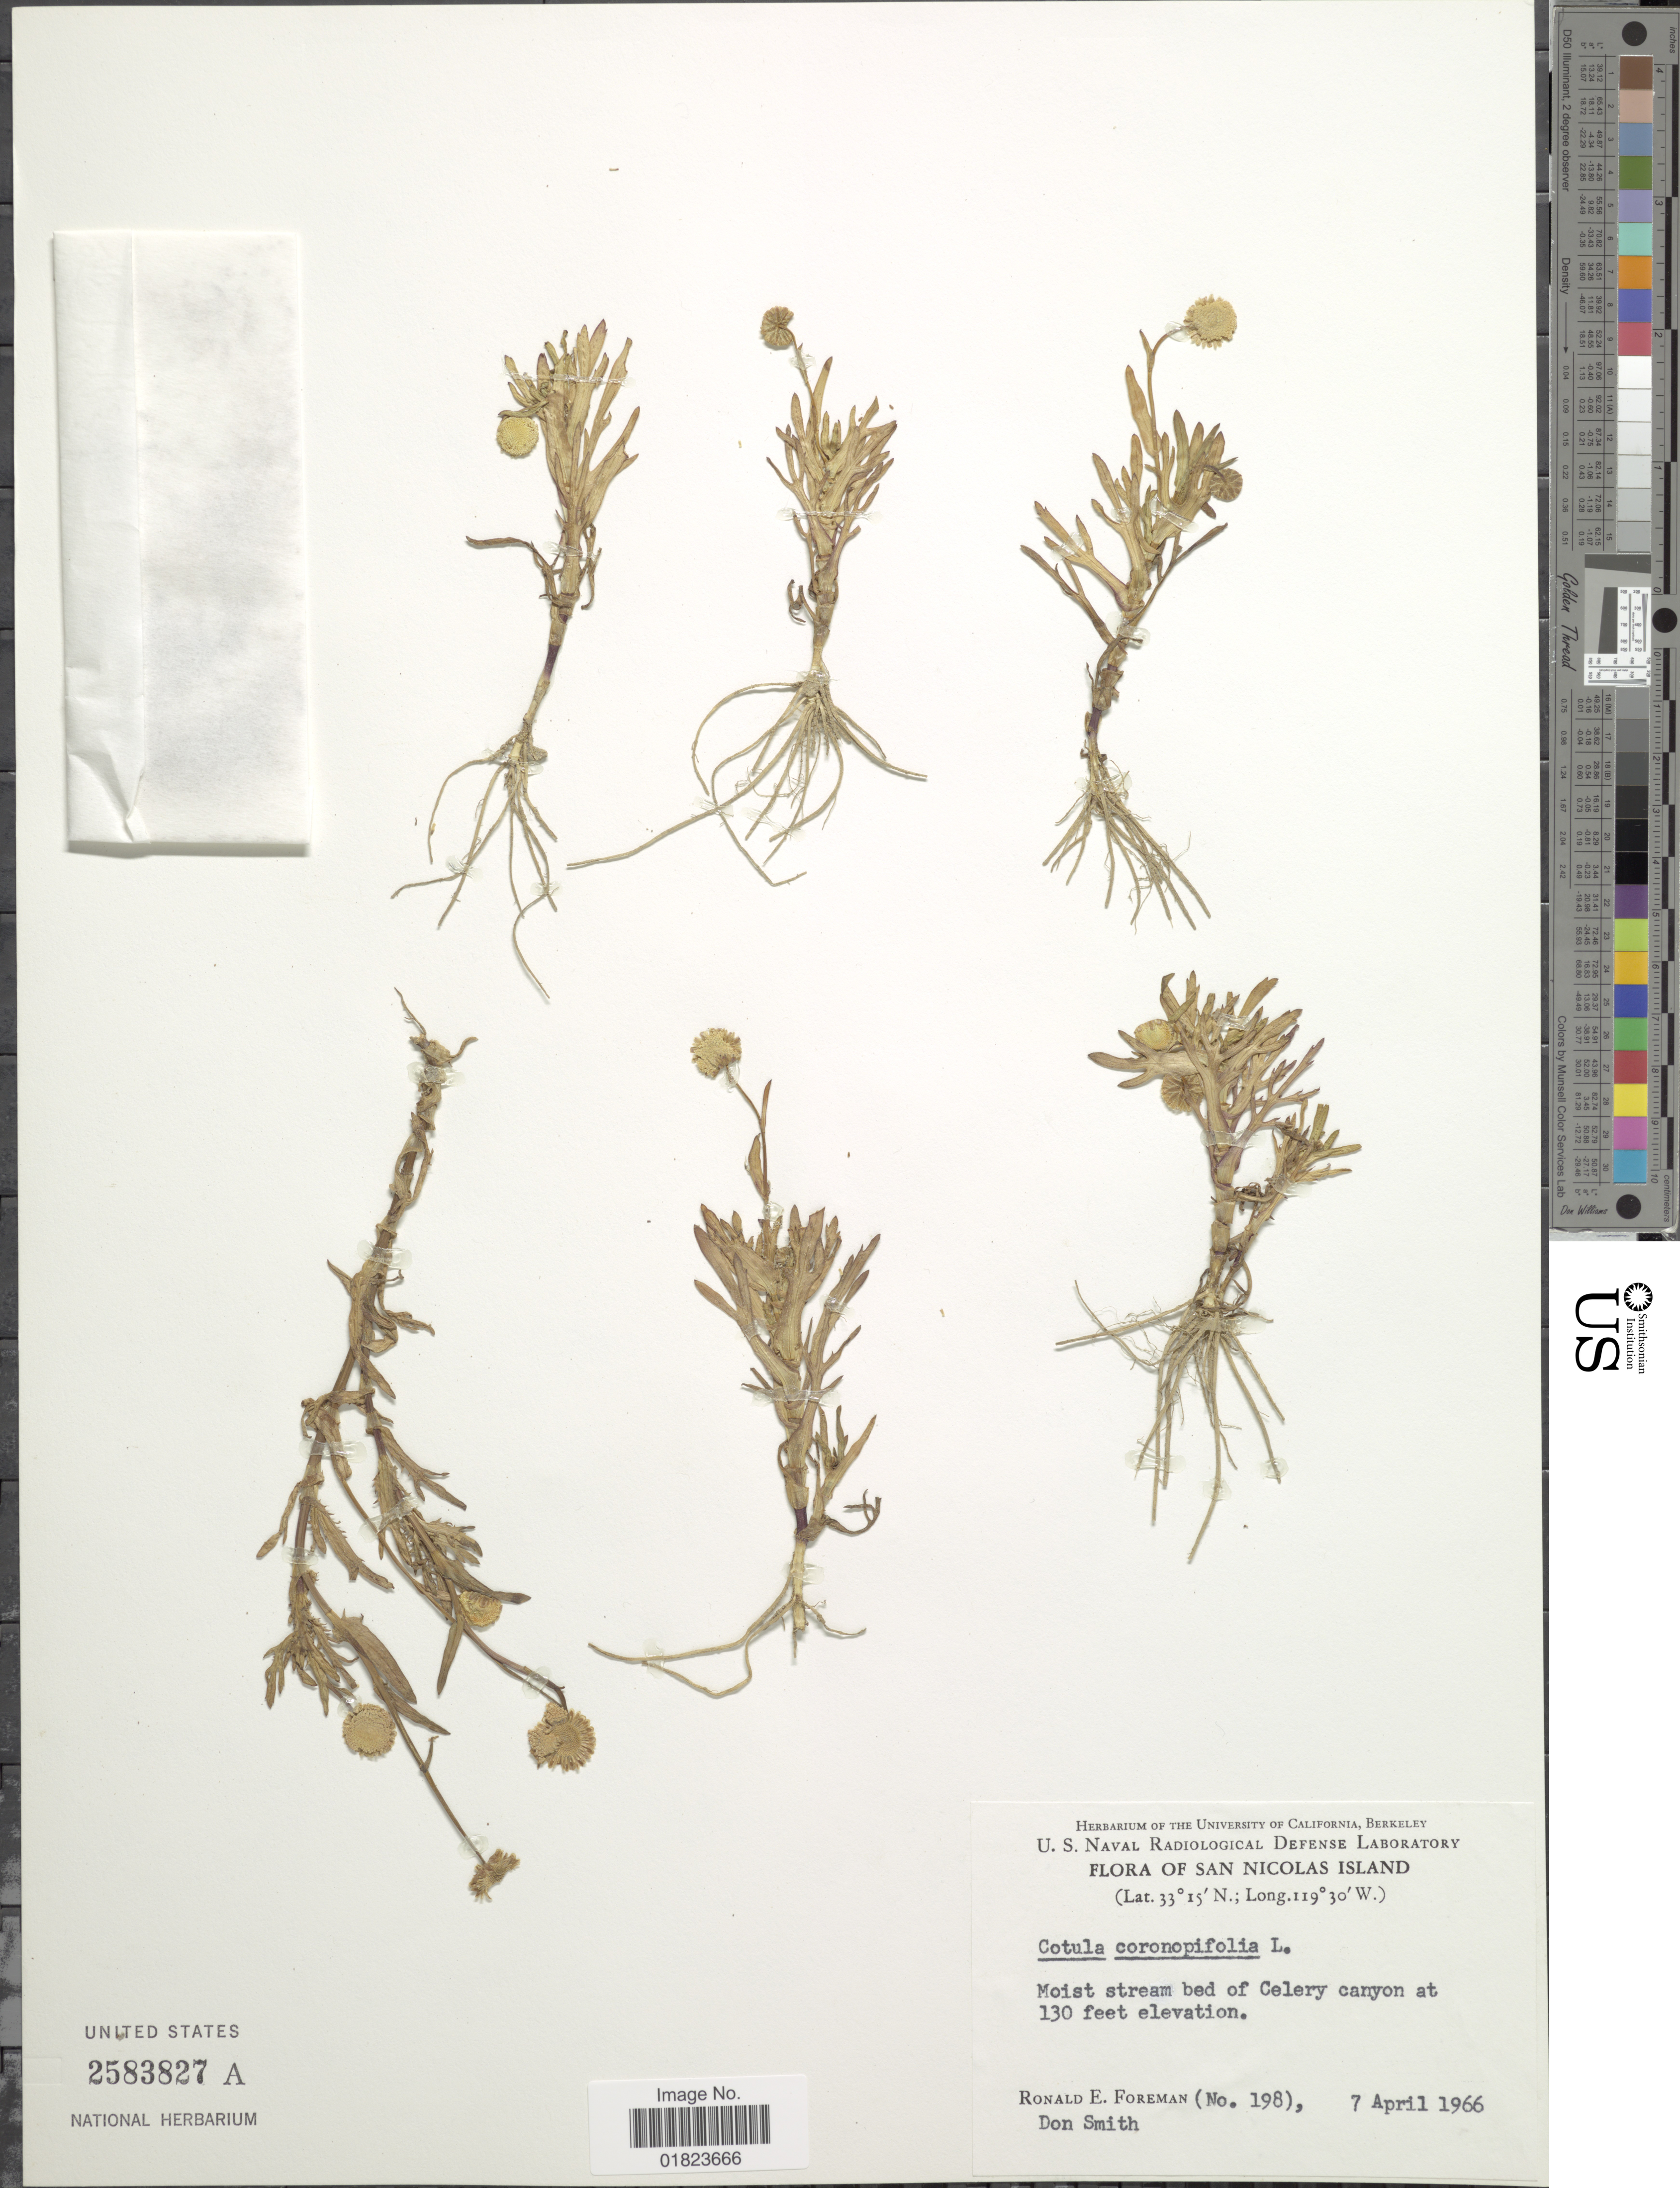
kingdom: Plantae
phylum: Tracheophyta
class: Magnoliopsida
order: Asterales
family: Asteraceae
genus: Cotula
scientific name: Cotula coronopifolia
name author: L.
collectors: R. Foreman & D. Smith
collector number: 198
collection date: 1966-04-07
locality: San Nicolas Island, Moist stream bed of Celery canyon.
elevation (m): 40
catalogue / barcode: US 2583827A